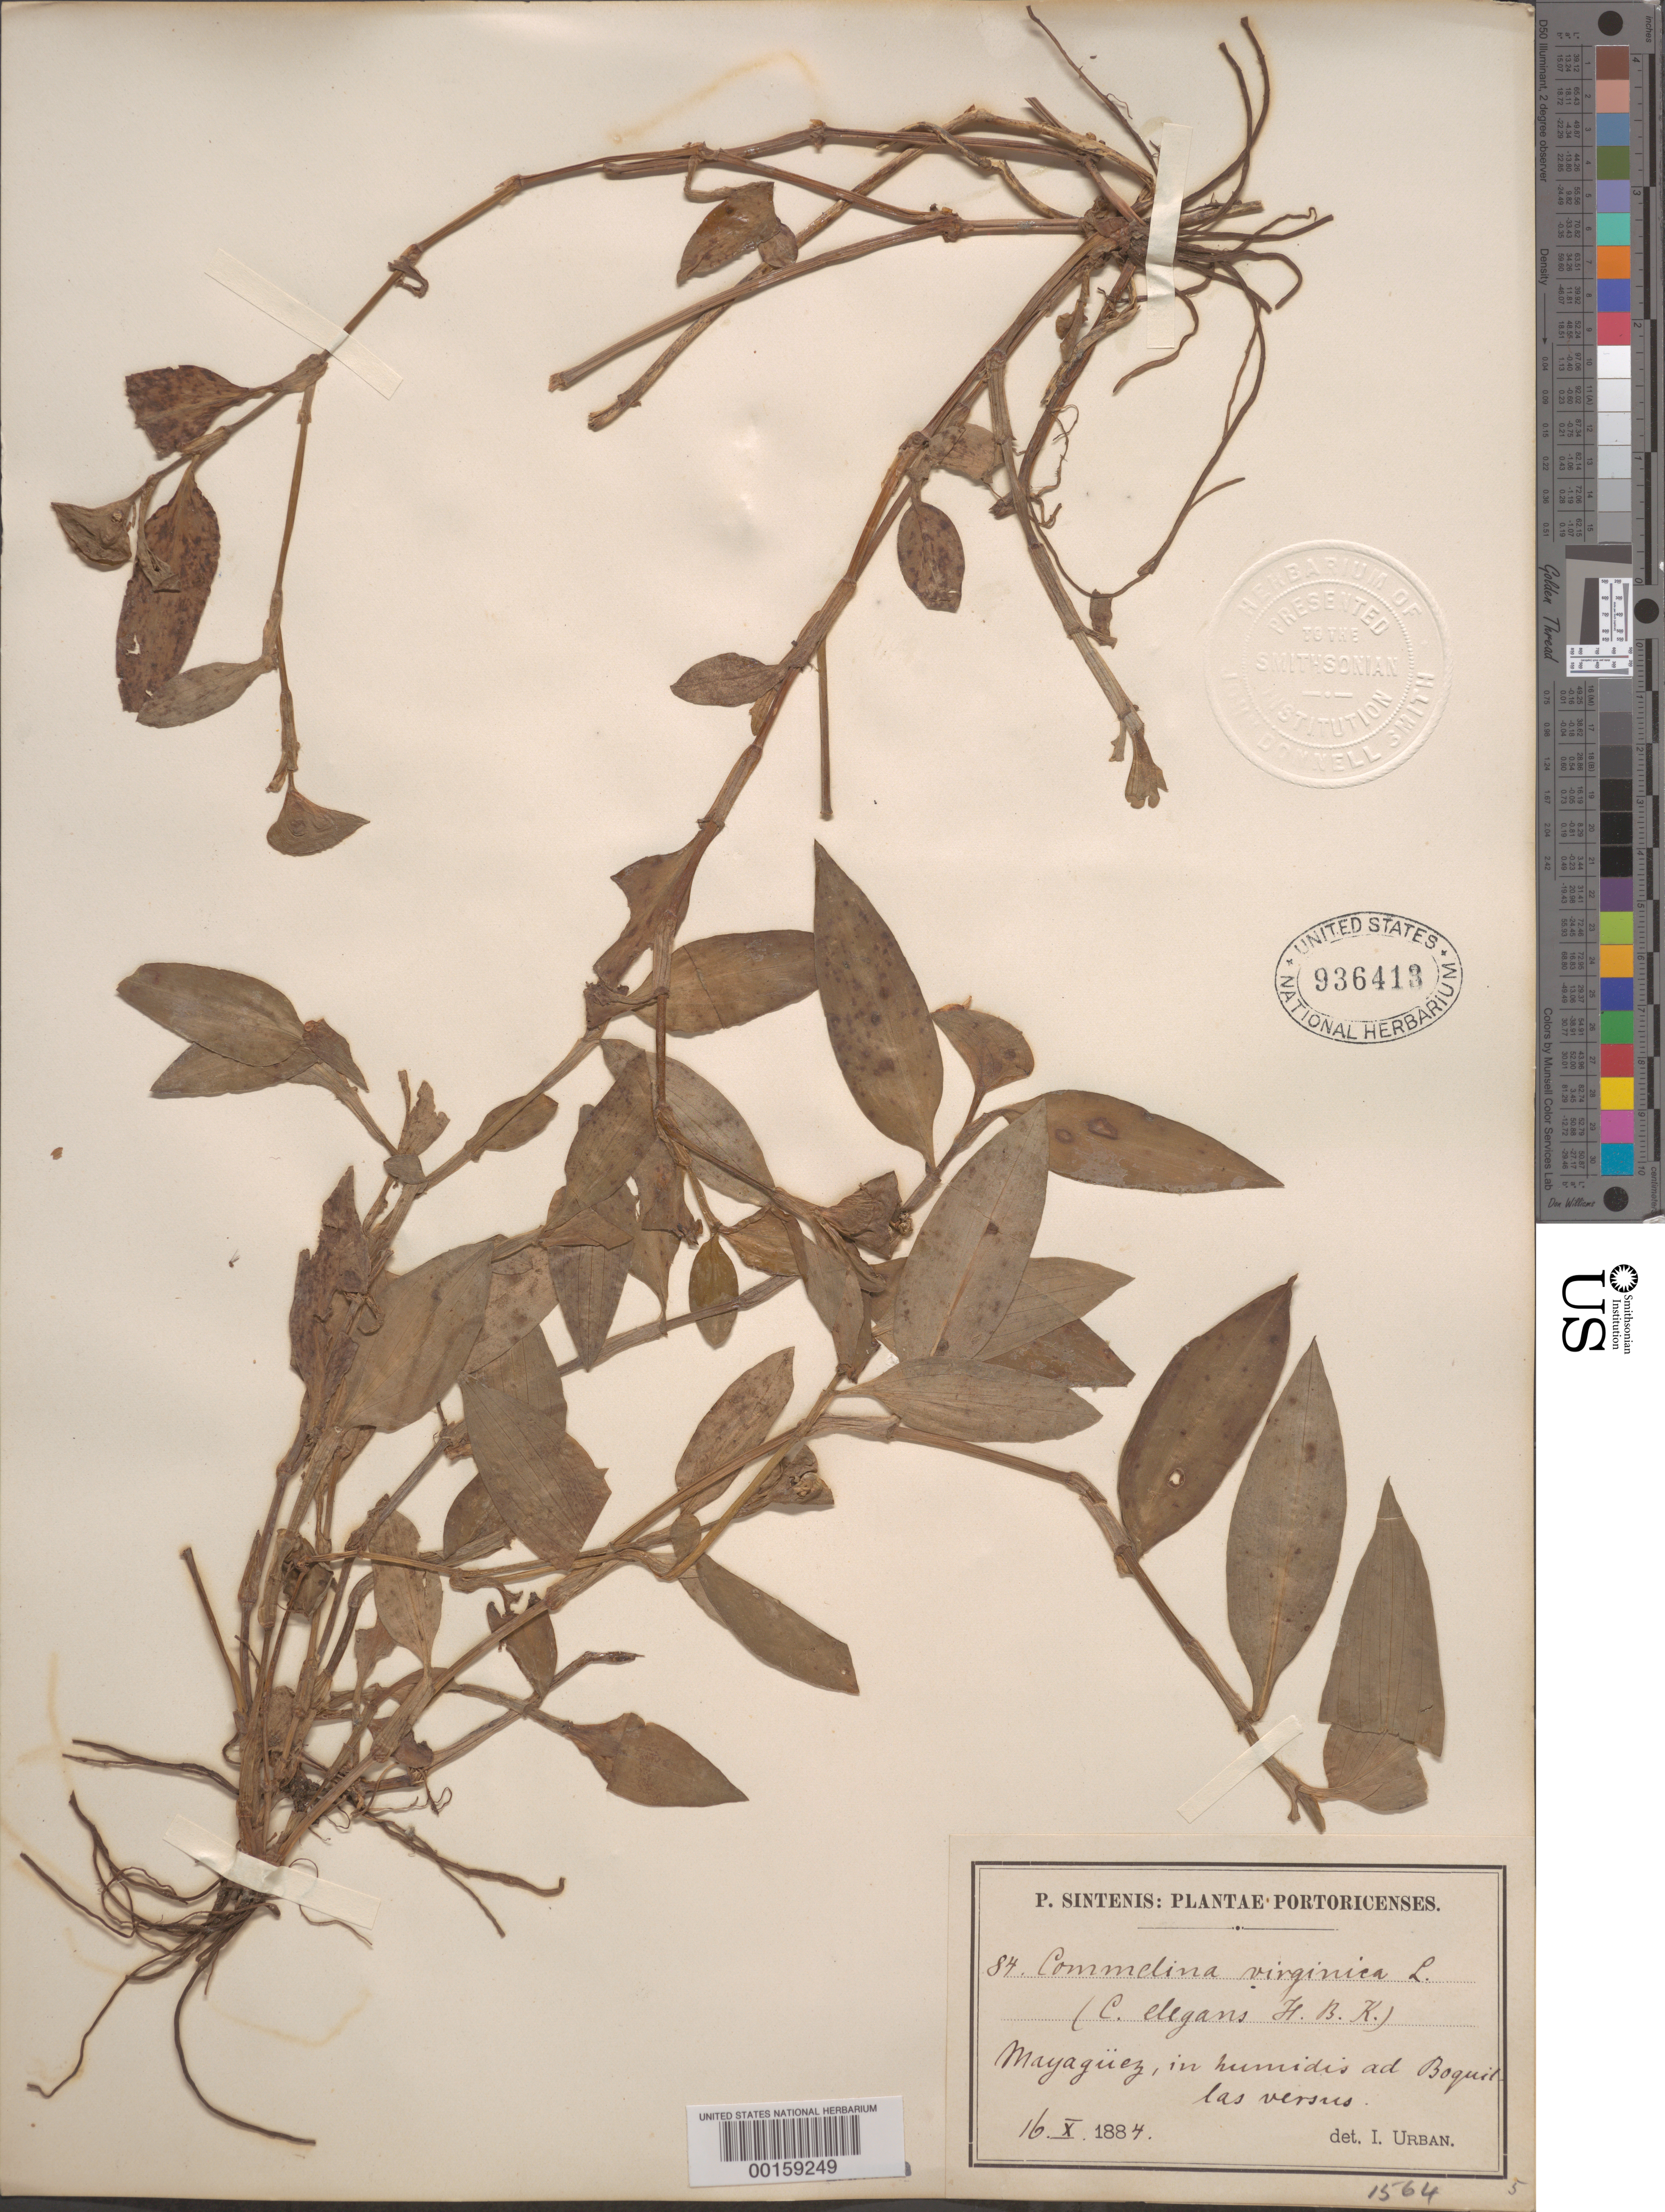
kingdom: Plantae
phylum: Tracheophyta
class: Liliopsida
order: Commelinales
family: Commelinaceae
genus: Commelina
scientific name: Commelina erecta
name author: L.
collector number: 84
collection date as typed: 16 Oct 1884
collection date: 1884-10-16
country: Puerto Rico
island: Greater Antilles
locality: Mayaguez.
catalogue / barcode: US 936413